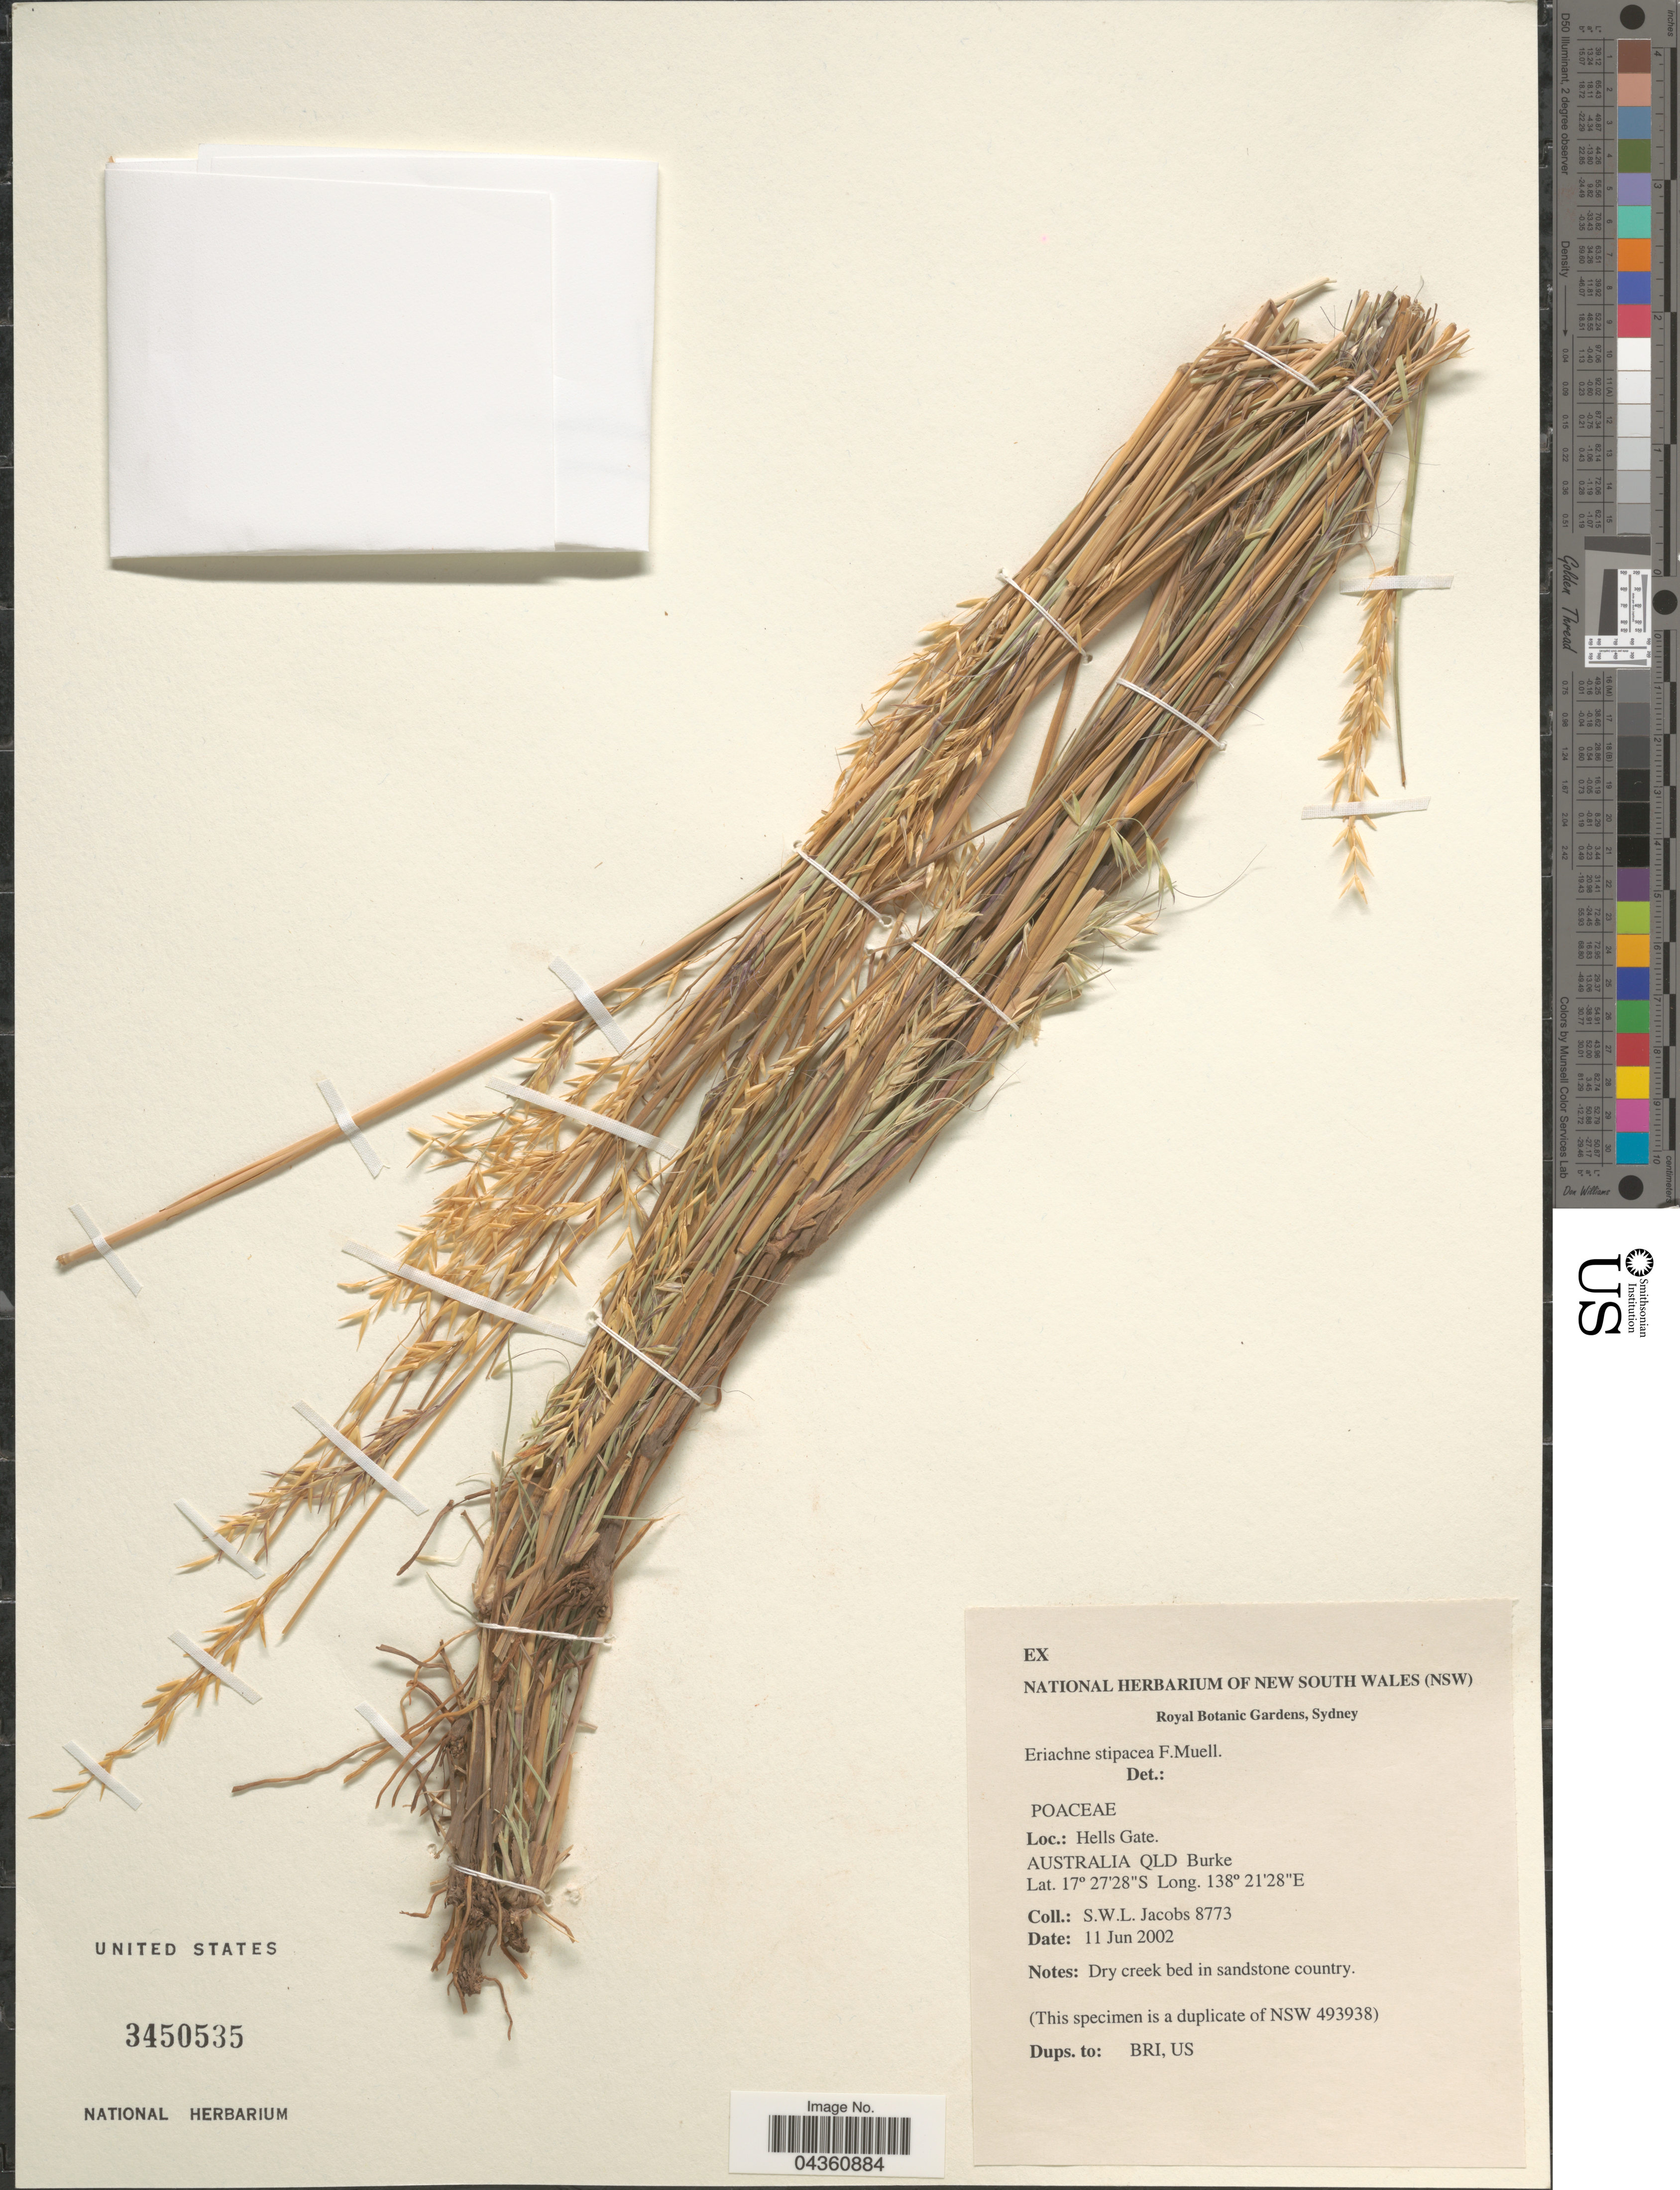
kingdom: Plantae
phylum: Tracheophyta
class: Liliopsida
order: Poales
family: Poaceae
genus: Eriachne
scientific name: Eriachne stipacea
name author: F. Muell.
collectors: S. W. L. Jacobs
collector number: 8773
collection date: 2002-06-11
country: Australia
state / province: Queensland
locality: Hells Gate. Burke.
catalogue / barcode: US 3450535